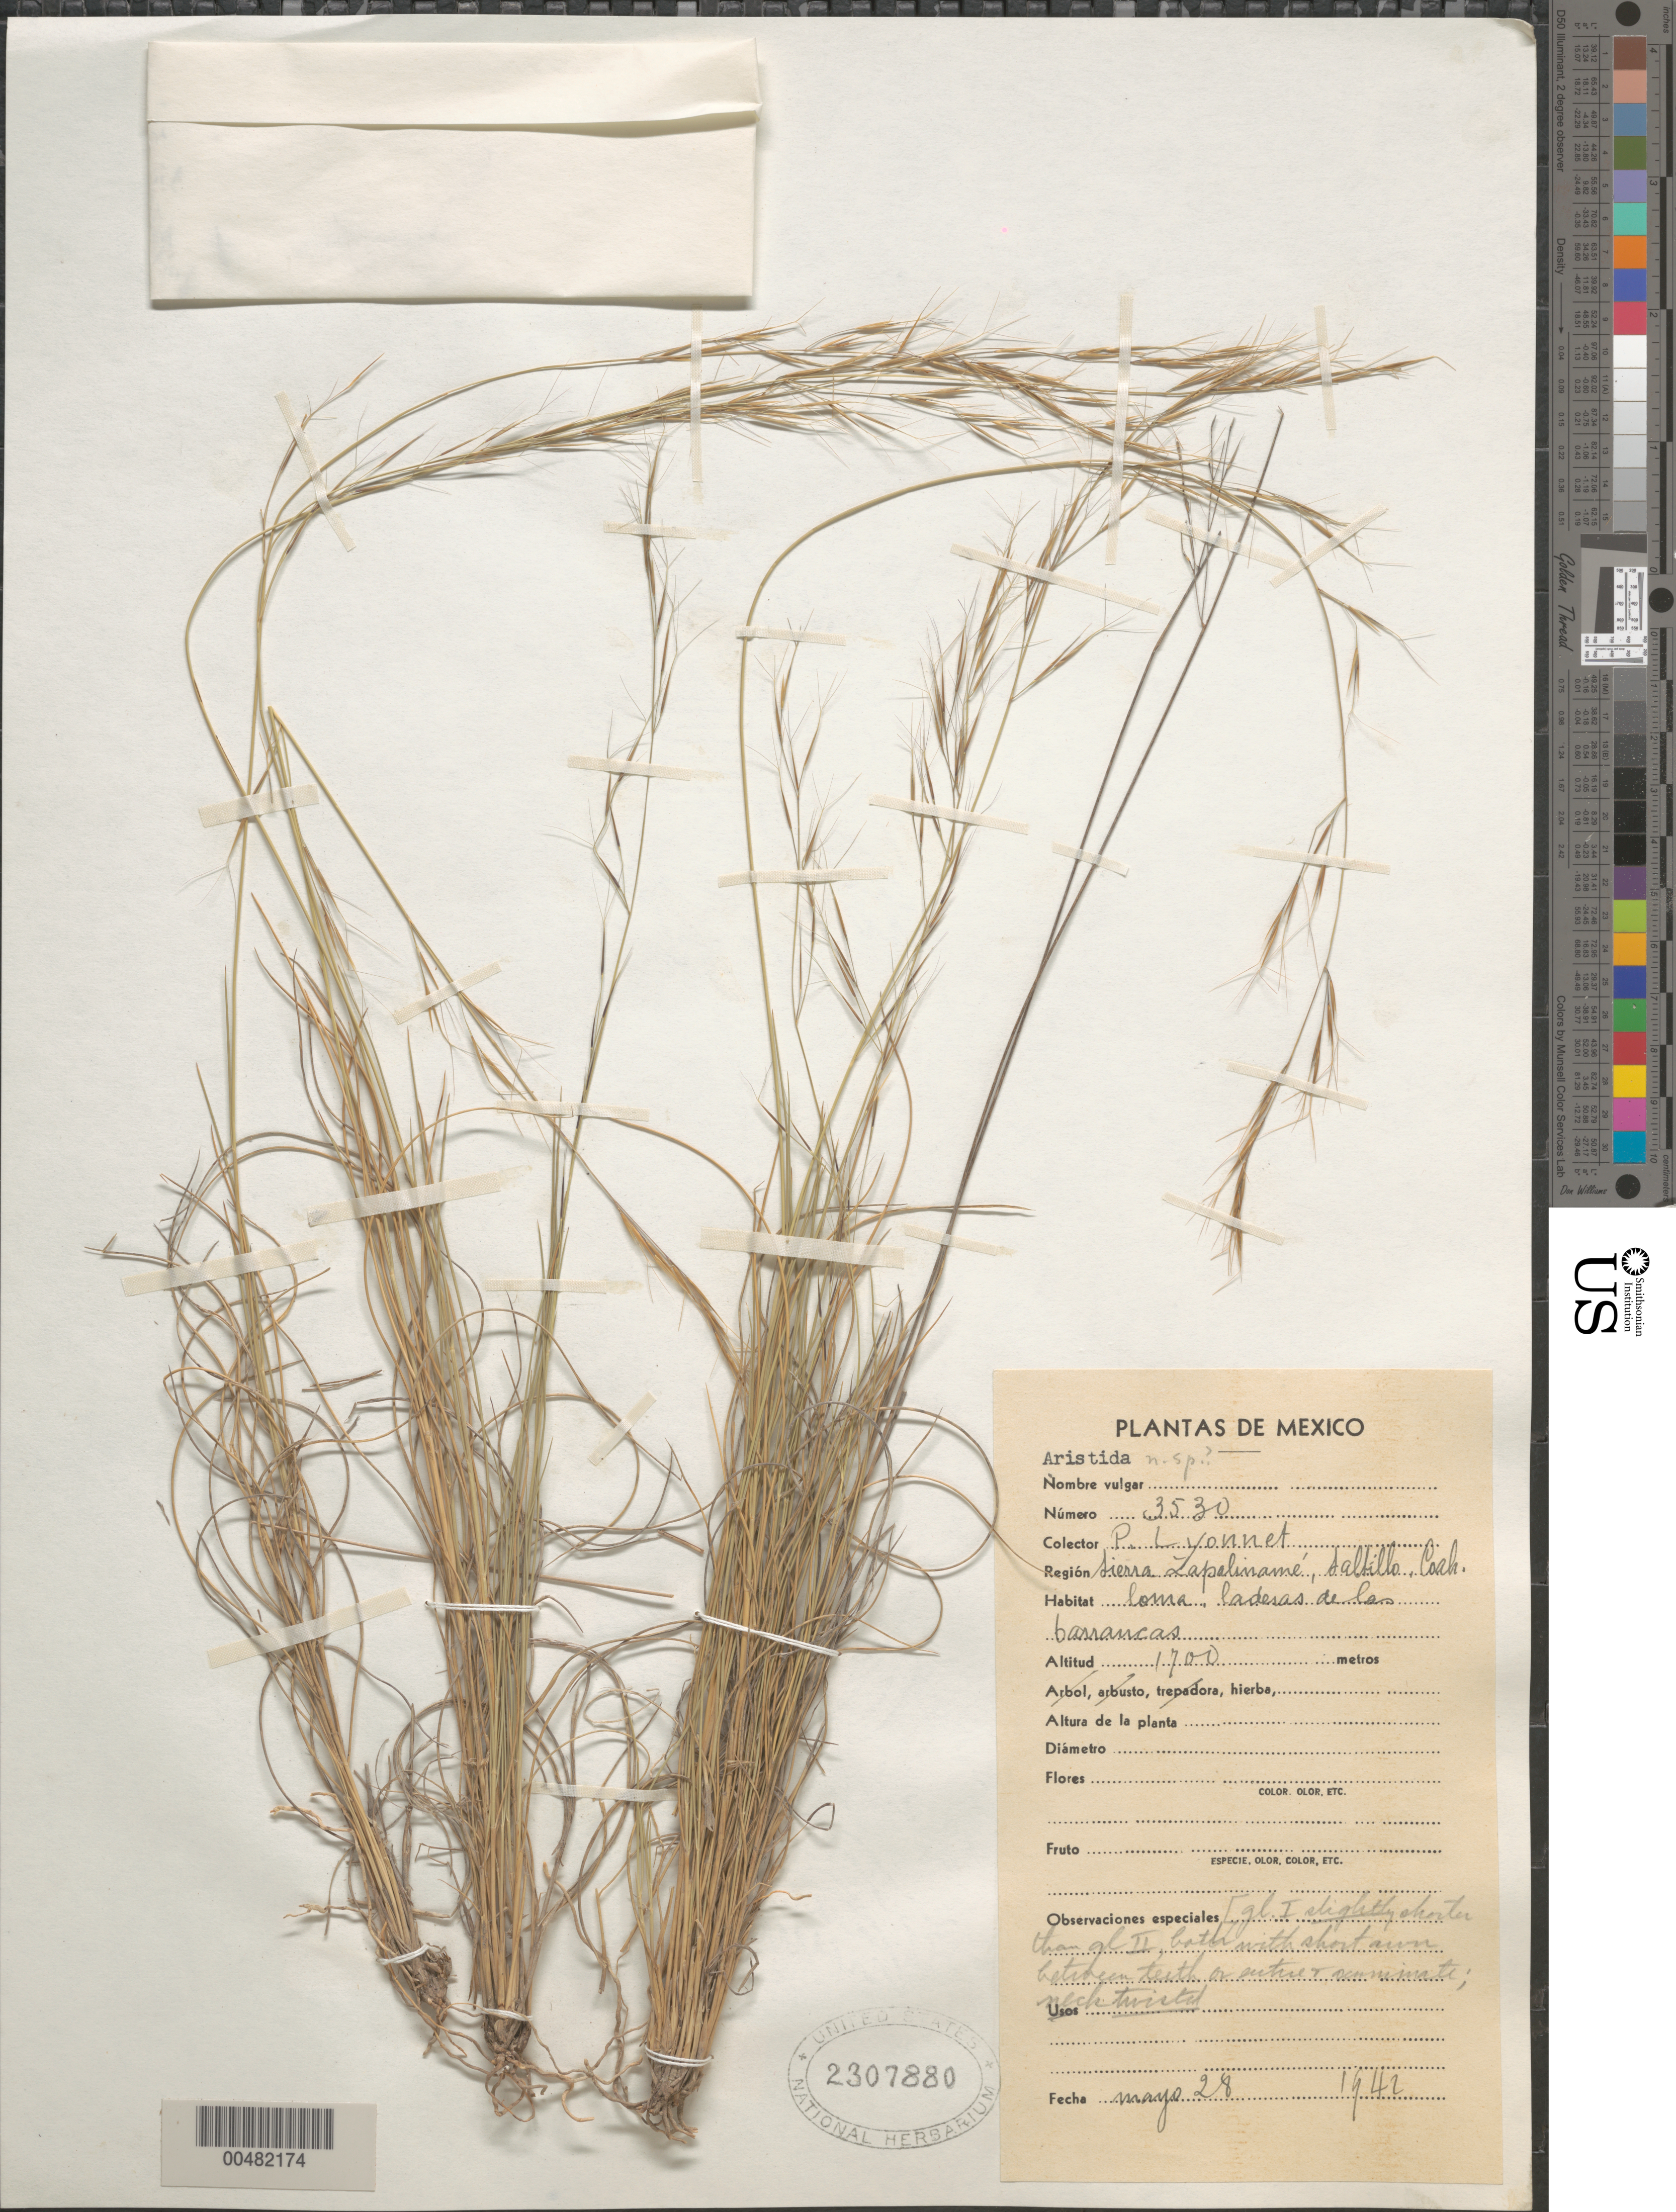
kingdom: Plantae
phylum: Tracheophyta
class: Liliopsida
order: Poales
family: Poaceae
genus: Aristida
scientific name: Aristida sp.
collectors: P. Lyonnet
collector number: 3530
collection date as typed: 28 May 1942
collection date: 1942-05-28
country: Mexico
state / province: Coahuila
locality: Sierra Lapalinamé, Saltillo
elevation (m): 1700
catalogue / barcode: US 2307880